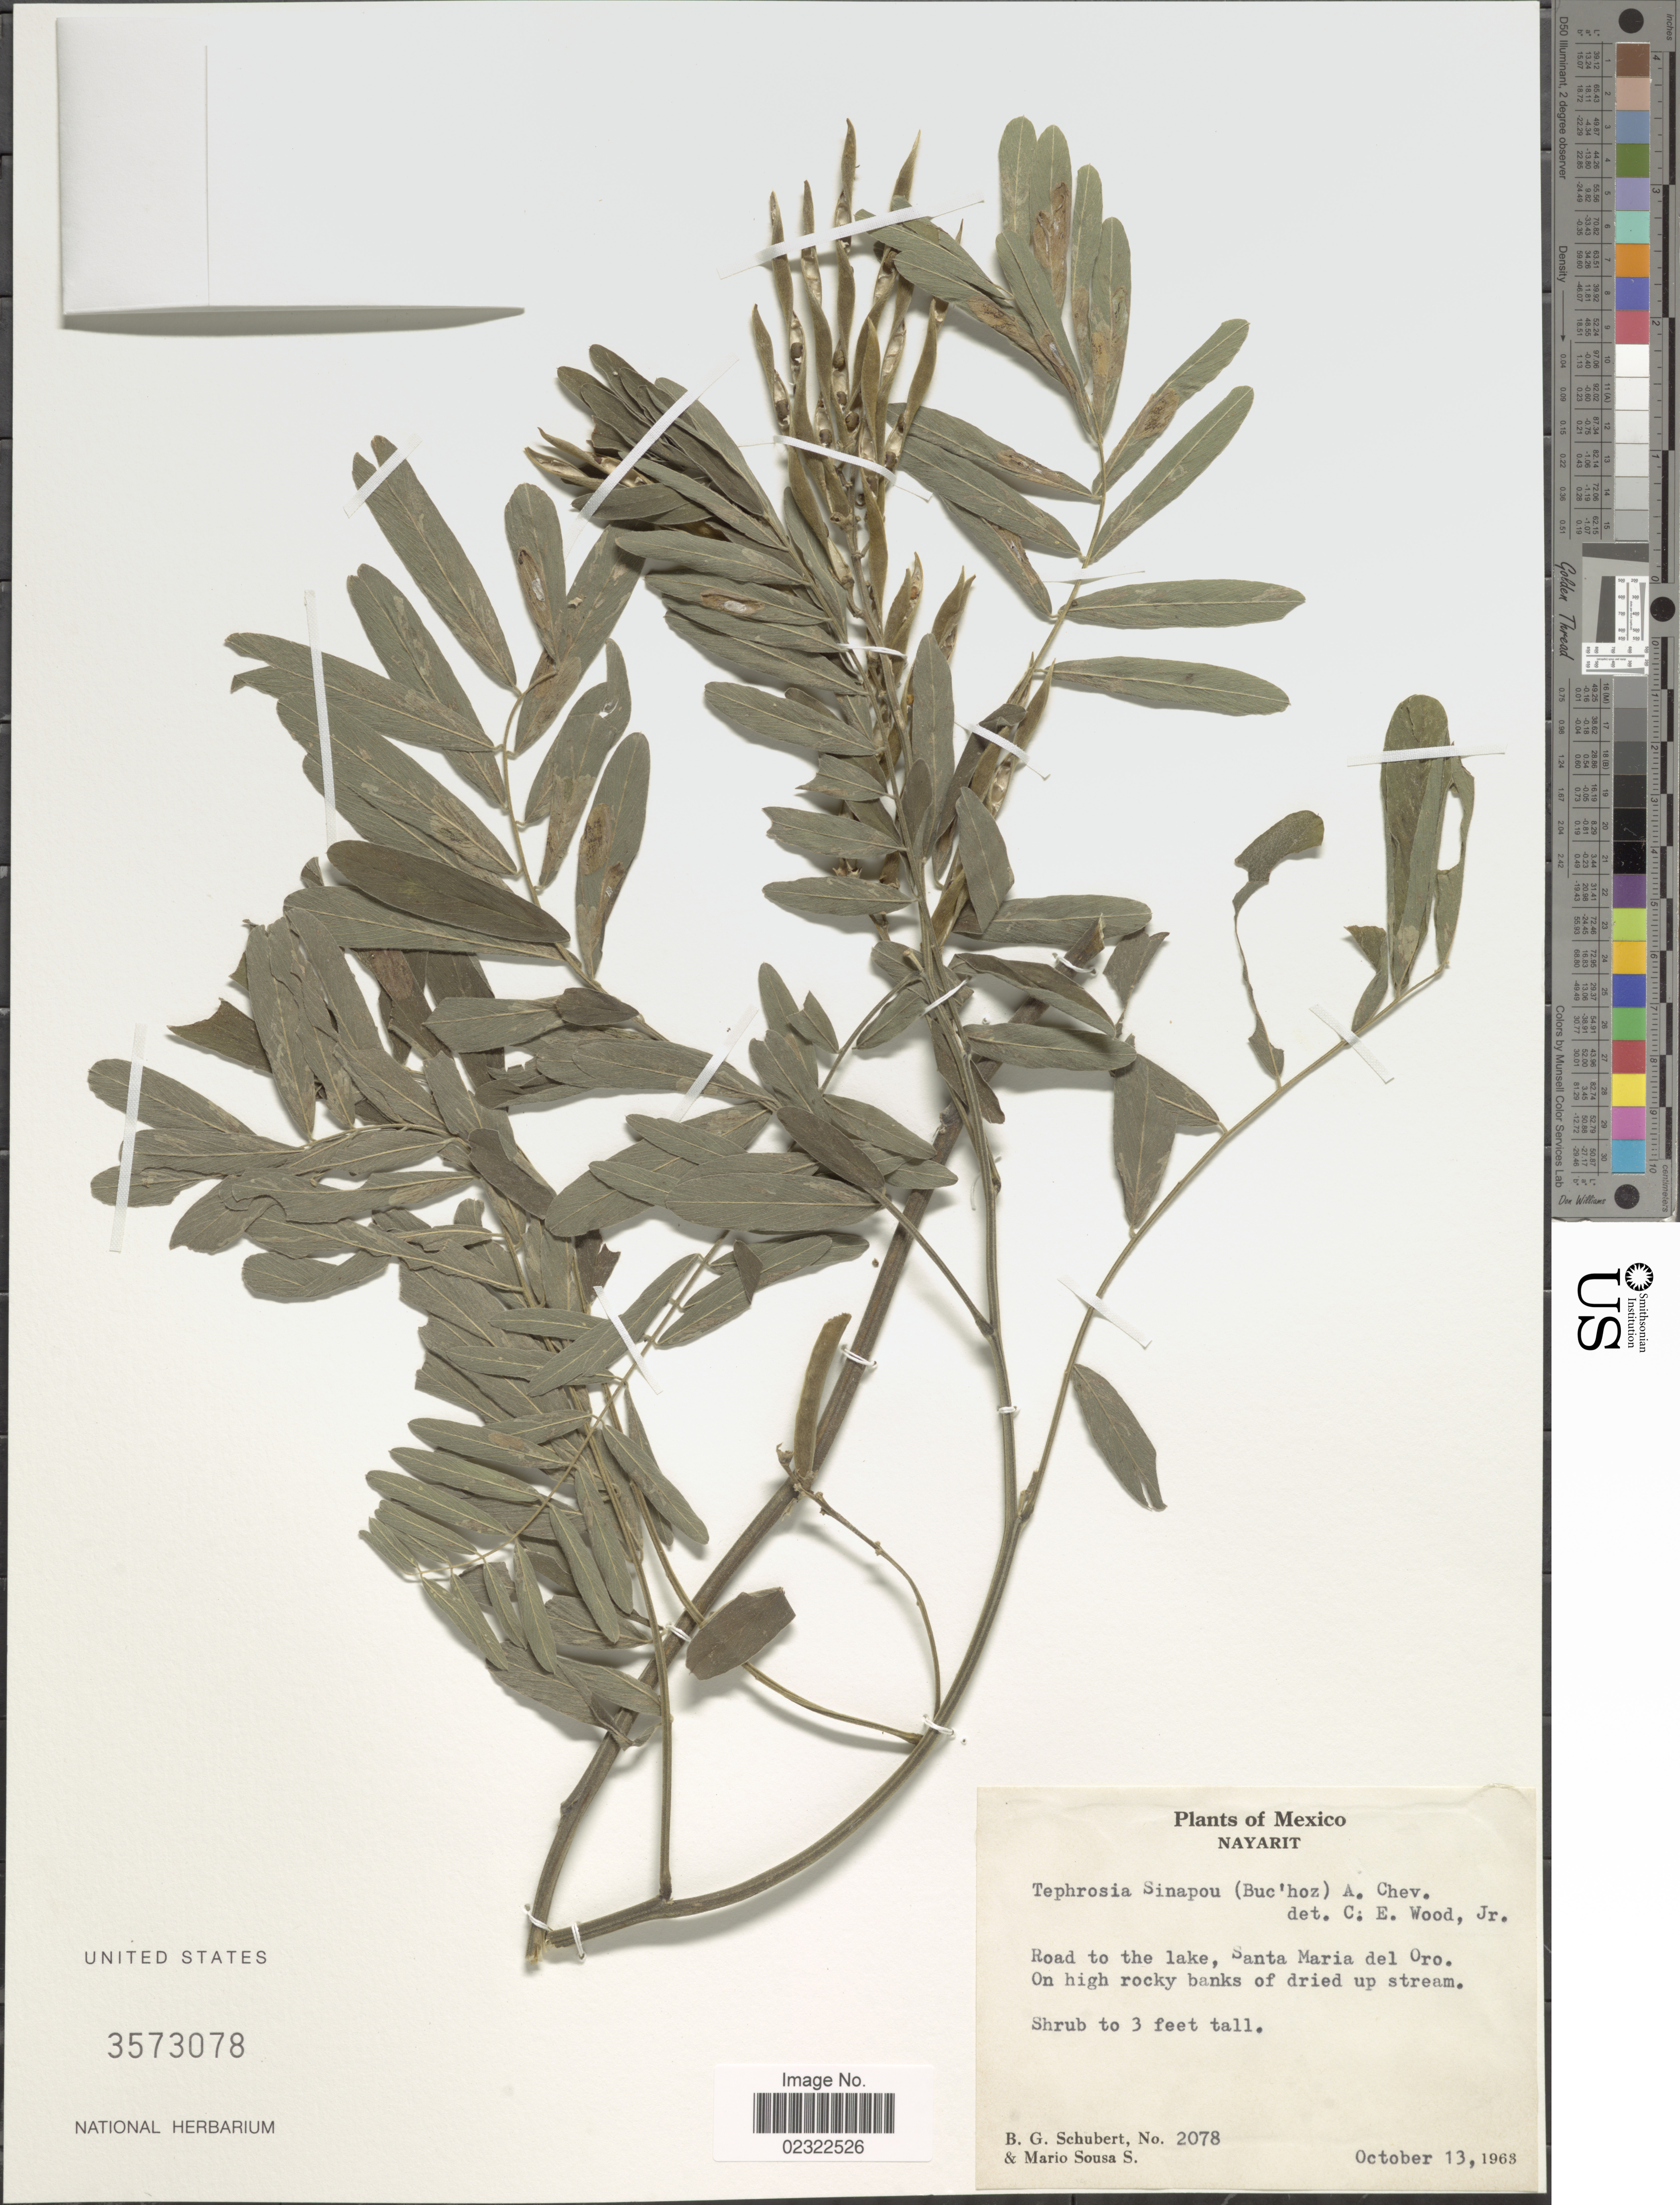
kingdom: Plantae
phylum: Tracheophyta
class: Magnoliopsida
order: Fabales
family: Fabaceae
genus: Tephrosia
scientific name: Tephrosia sinapou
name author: (Buc'hoz) A. Chev.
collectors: B. Schubert & M. Sousa S.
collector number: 2078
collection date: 1963-10-13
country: Mexico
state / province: Nayarit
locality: Mexico, Nayarit. Road to the lake, Santa Maria del Oro.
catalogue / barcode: US 3573078